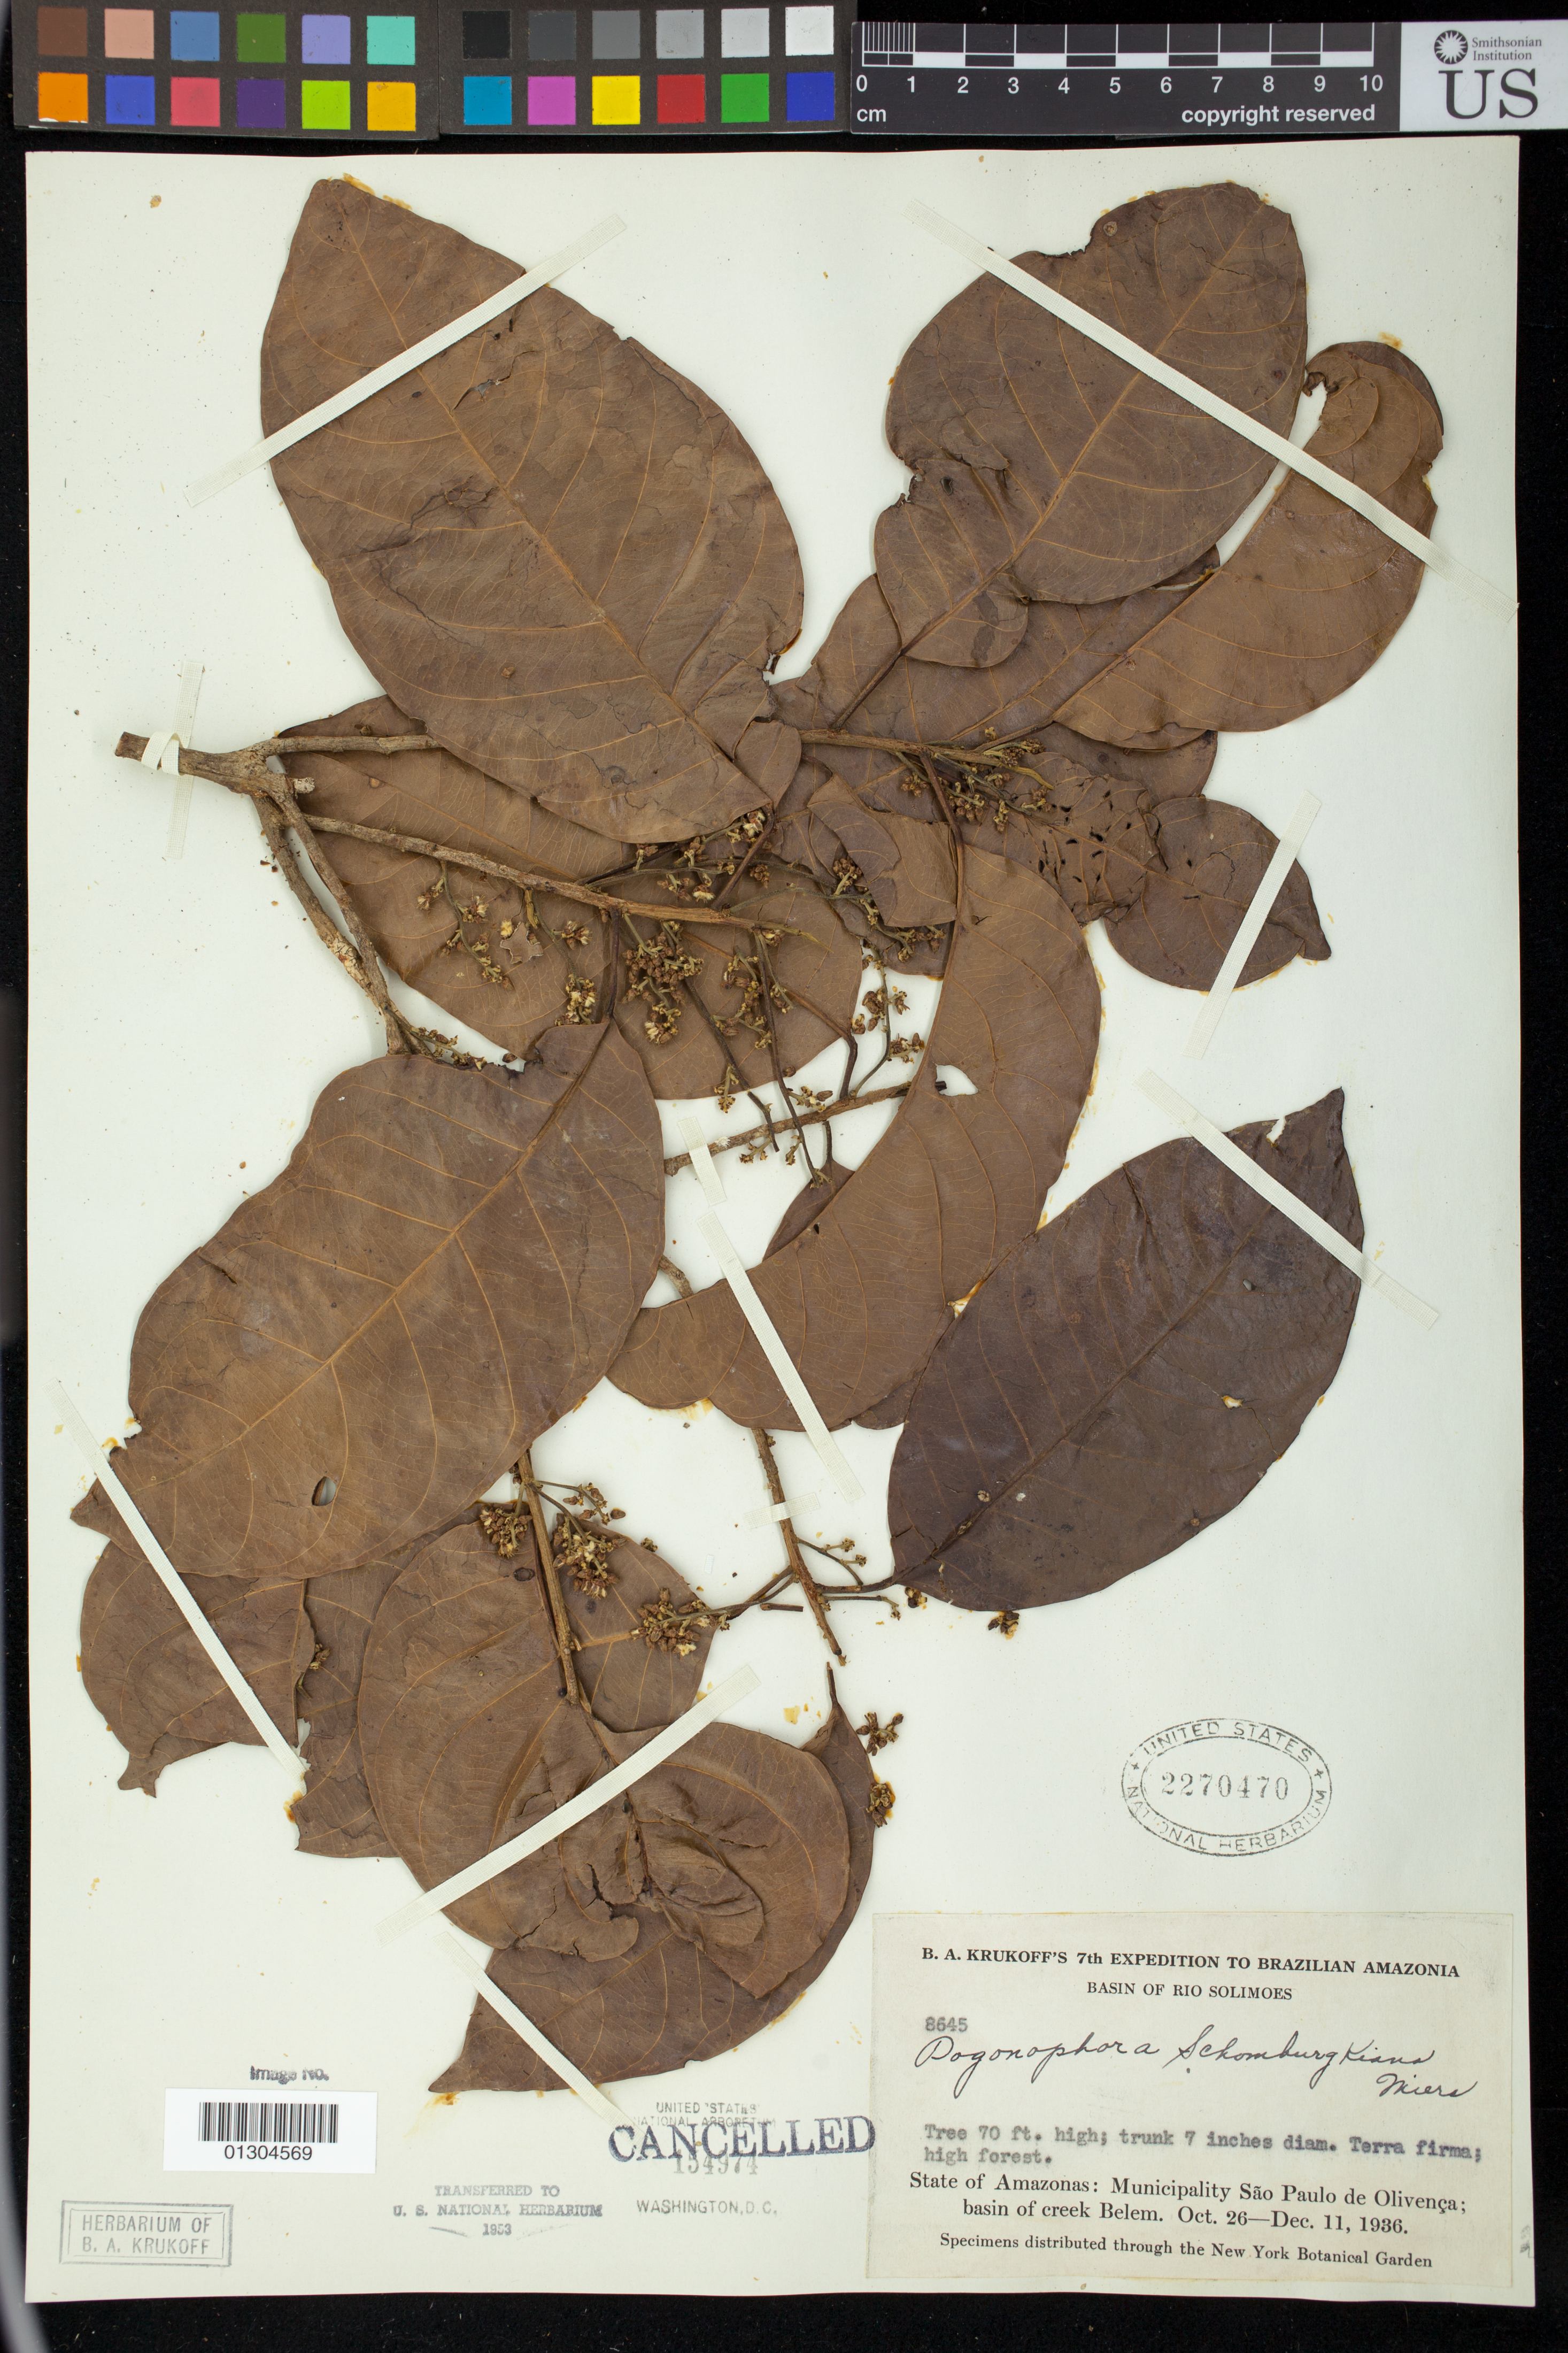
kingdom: Plantae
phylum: Tracheophyta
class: Magnoliopsida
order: Malpighiales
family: Peraceae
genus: Pogonophora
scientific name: Pogonophora schomburgkiana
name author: Miers ex Benth.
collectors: B. A. Krukoff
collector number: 8645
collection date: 1936-10-26/1936-12-11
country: Brazil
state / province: Amazonas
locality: Municipality Sao Paulo de Olivenca; basin of creek Belem.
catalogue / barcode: US 2270470